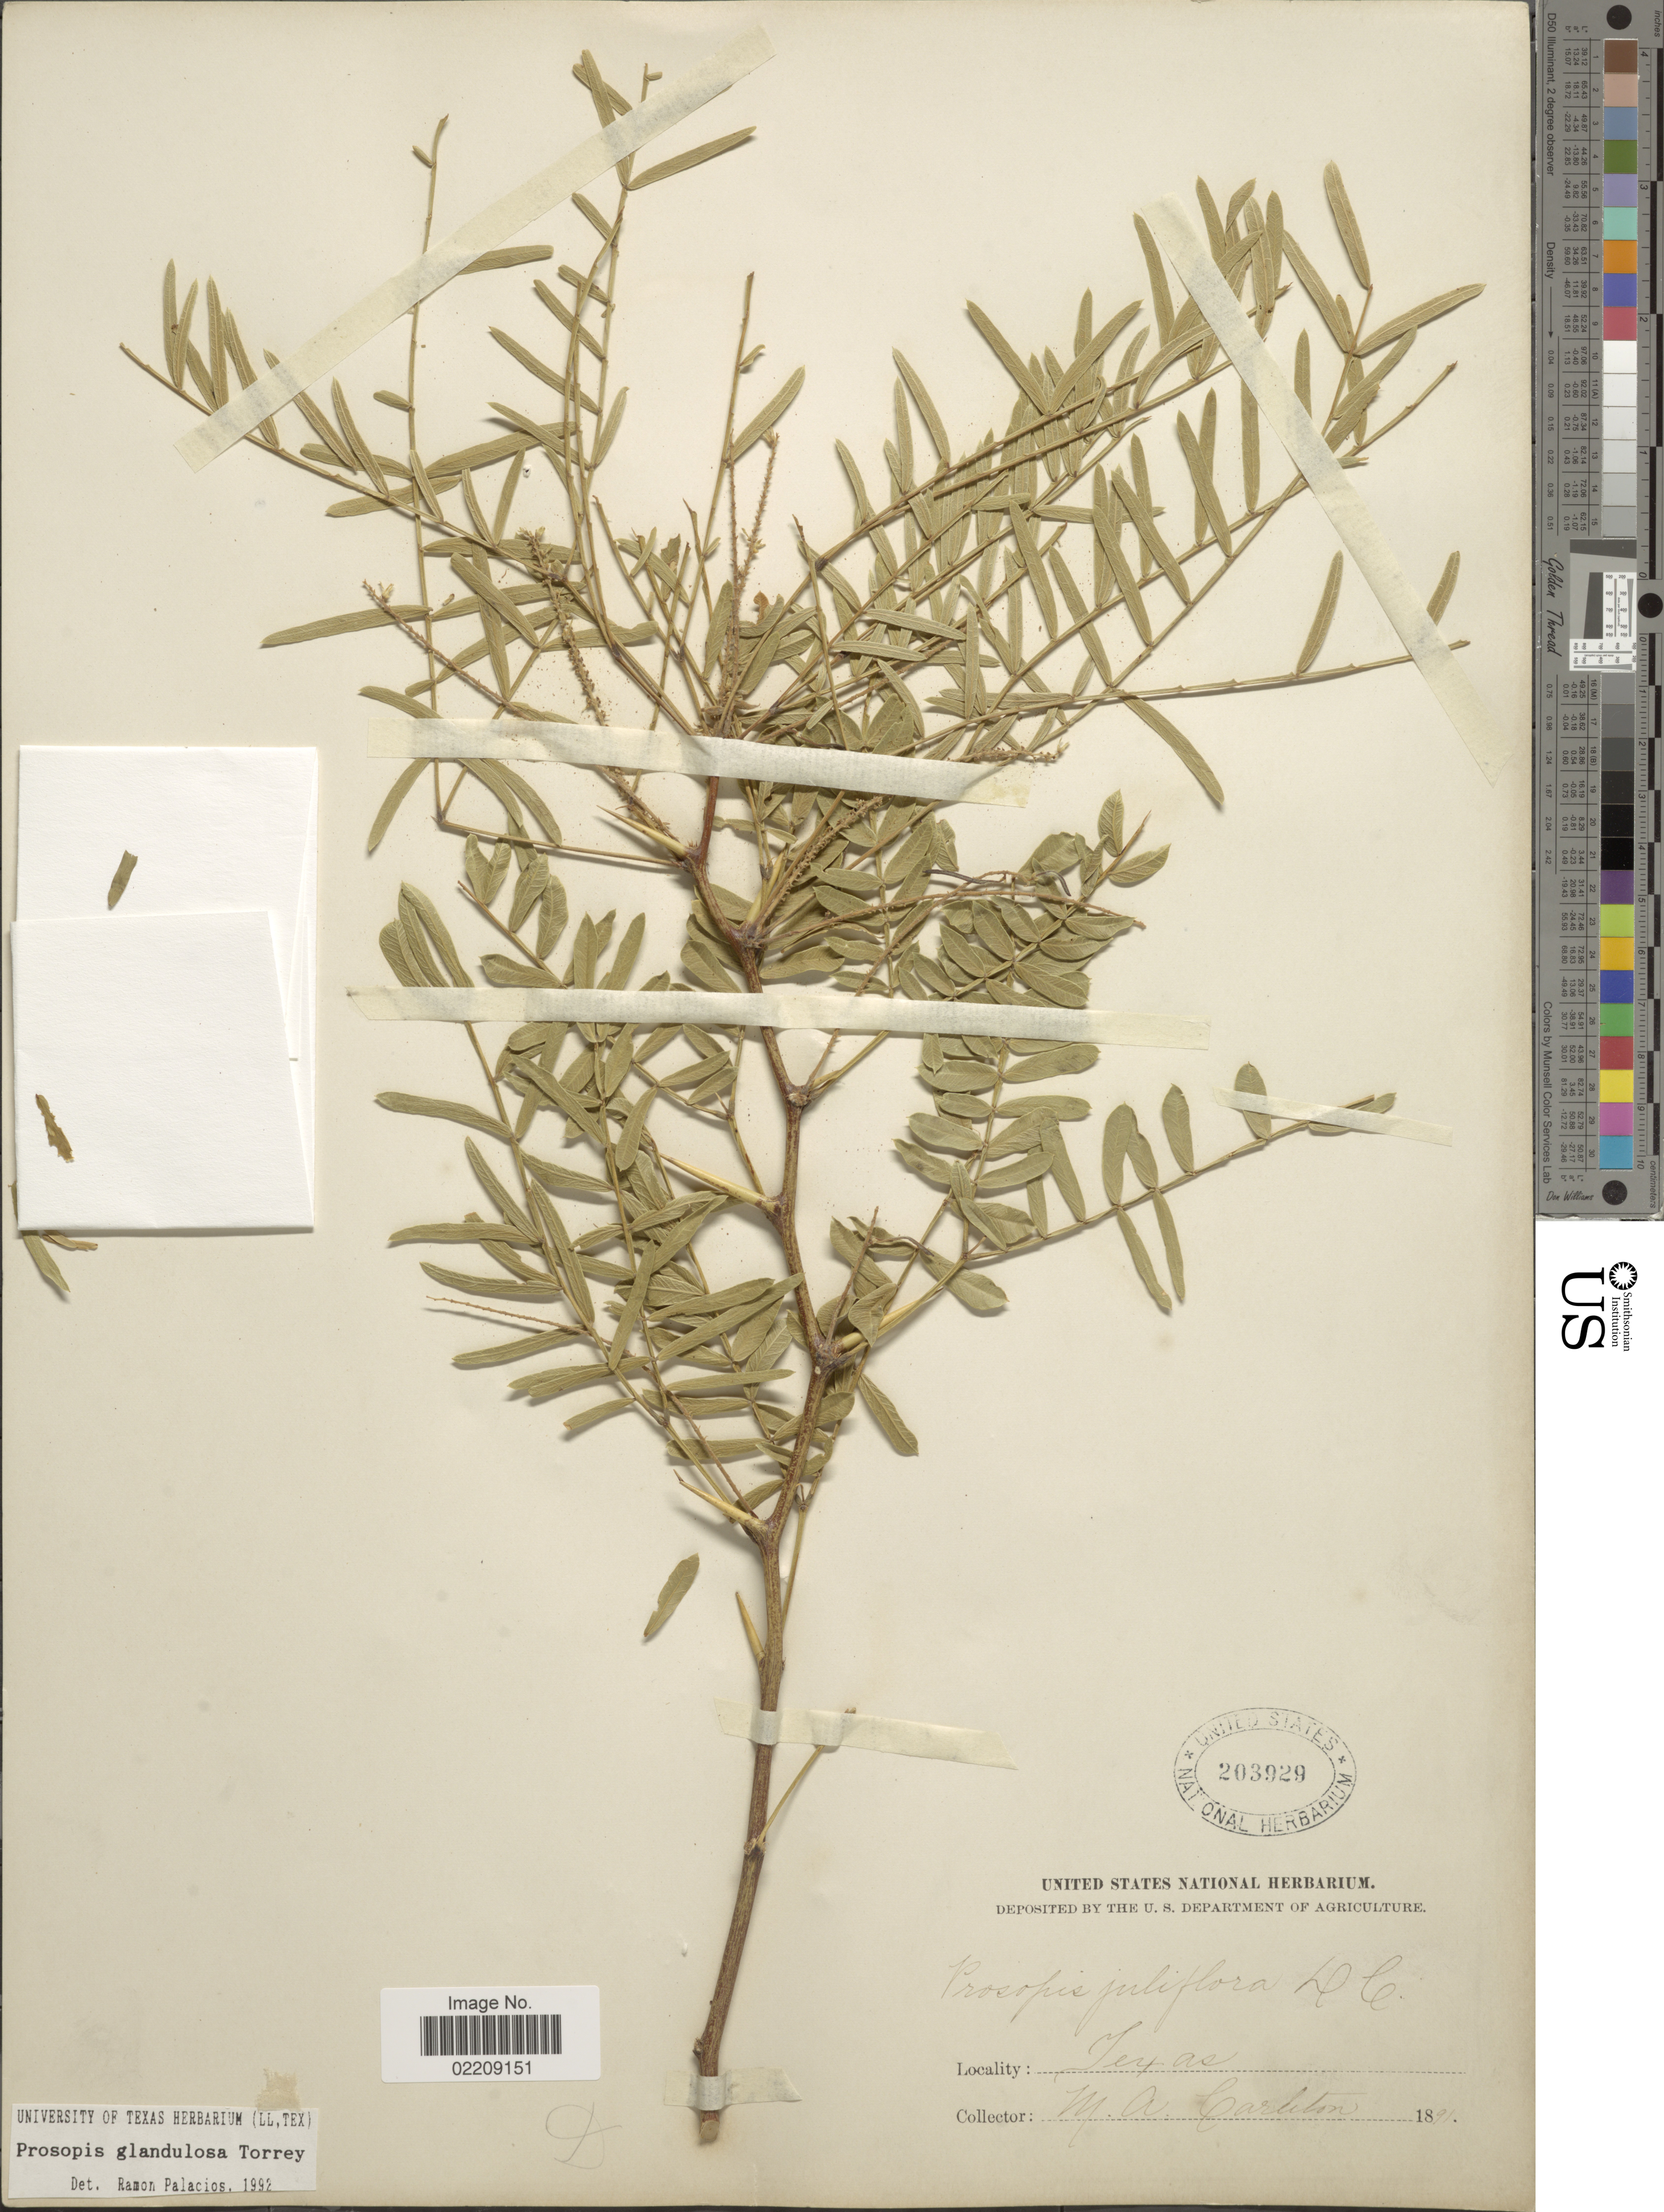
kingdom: Plantae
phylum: Tracheophyta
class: Magnoliopsida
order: Fabales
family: Fabaceae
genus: Neltuma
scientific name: Neltuma glandulosa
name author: (Torr.) Britton & Rose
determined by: Strong, Mark T., (BOT), Smithsonian Institution - National Museum of Natural History (UNITED STATES)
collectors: M. A. Carleton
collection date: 1891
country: United States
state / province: Texas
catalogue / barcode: US 203929